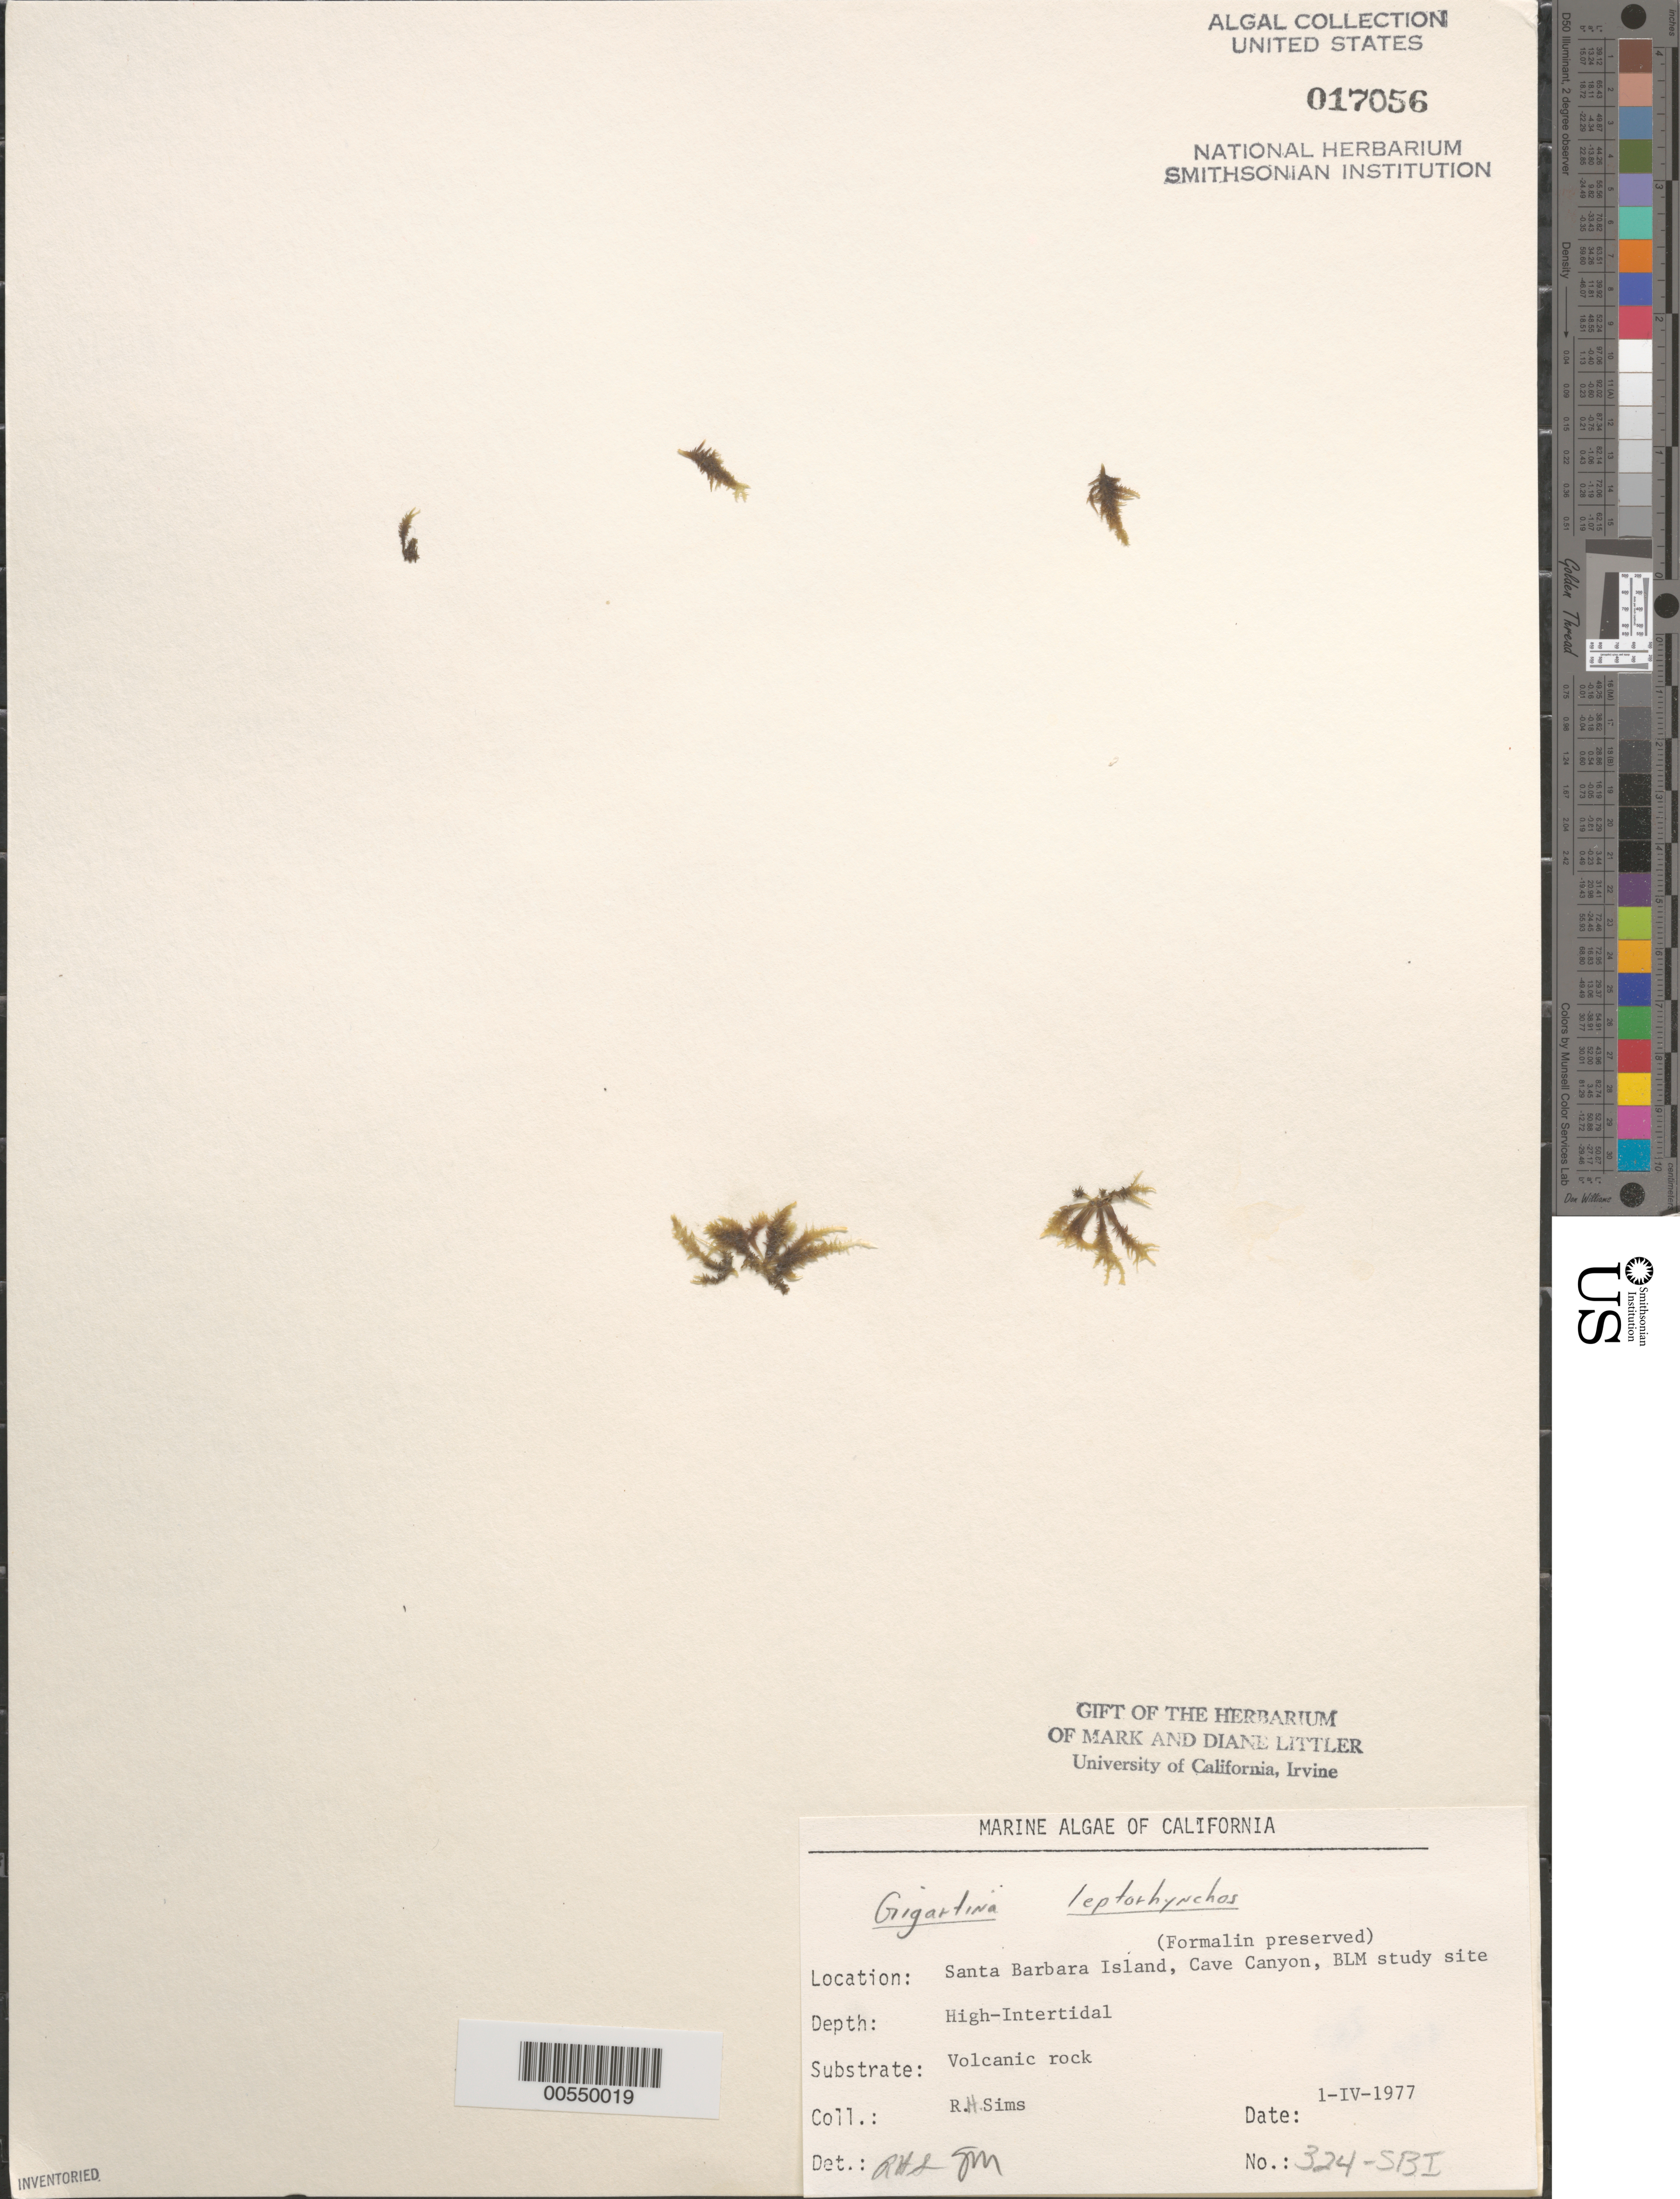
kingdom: Plantae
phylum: Rhodophyta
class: Florideophyceae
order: Gigartinales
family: Gigartinaceae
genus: Gigartina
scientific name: Gigartina leptorhynchos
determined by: Sims, Robert H.; Murray, S. N.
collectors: R. H. Sims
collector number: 324-sbi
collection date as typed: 01 Apr 1977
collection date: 1977-04-01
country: United States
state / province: California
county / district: Santa Barbara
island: Santa Barbara Island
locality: Cave Canyon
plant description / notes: BLM-SOCALBIGHT Rocky Intertidal Survey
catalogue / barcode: US 17056